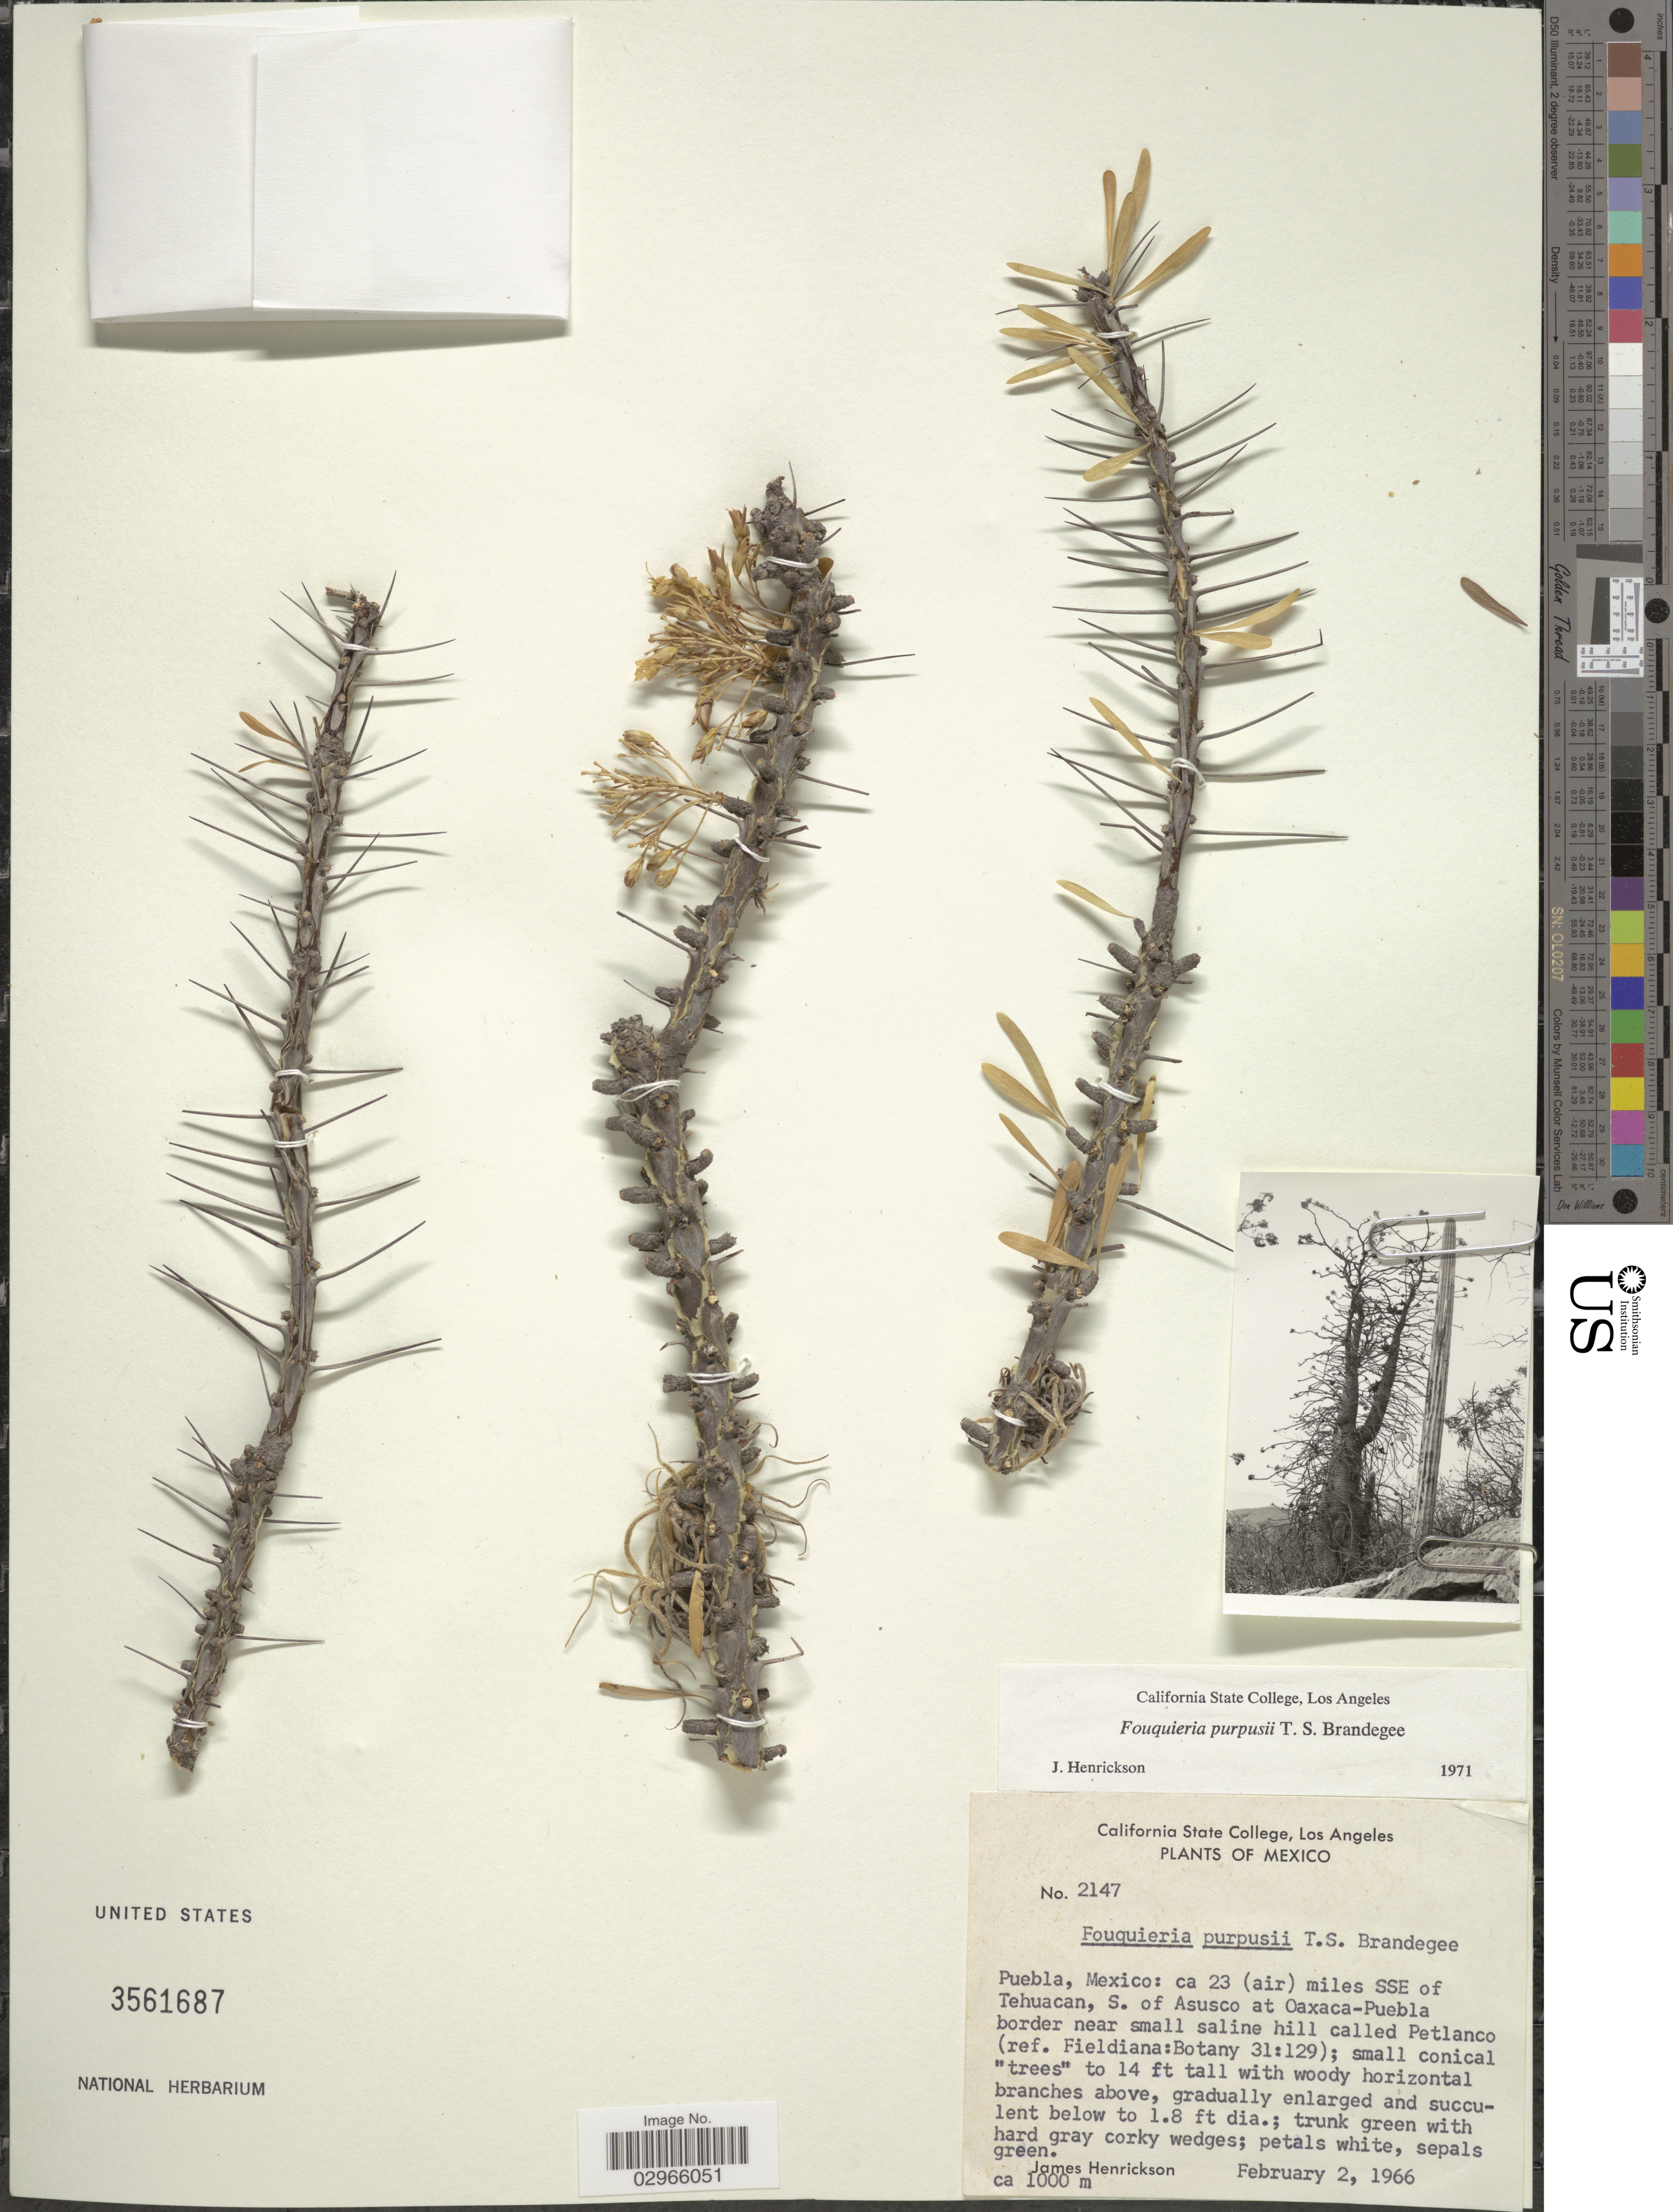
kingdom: Plantae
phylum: Tracheophyta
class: Magnoliopsida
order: Ericales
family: Fouquieriaceae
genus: Fouquieria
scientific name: Fouquieria purpusii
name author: Brandegee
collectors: J. Henrickson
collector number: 2147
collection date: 1966-02-02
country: Mexico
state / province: Puebla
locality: Ca 23 (air) miles SSE of Tehuacan, S. of Asusco at Oaxaca-Puebla border near small saline hill called Petlanco.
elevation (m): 1000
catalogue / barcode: US 3561687